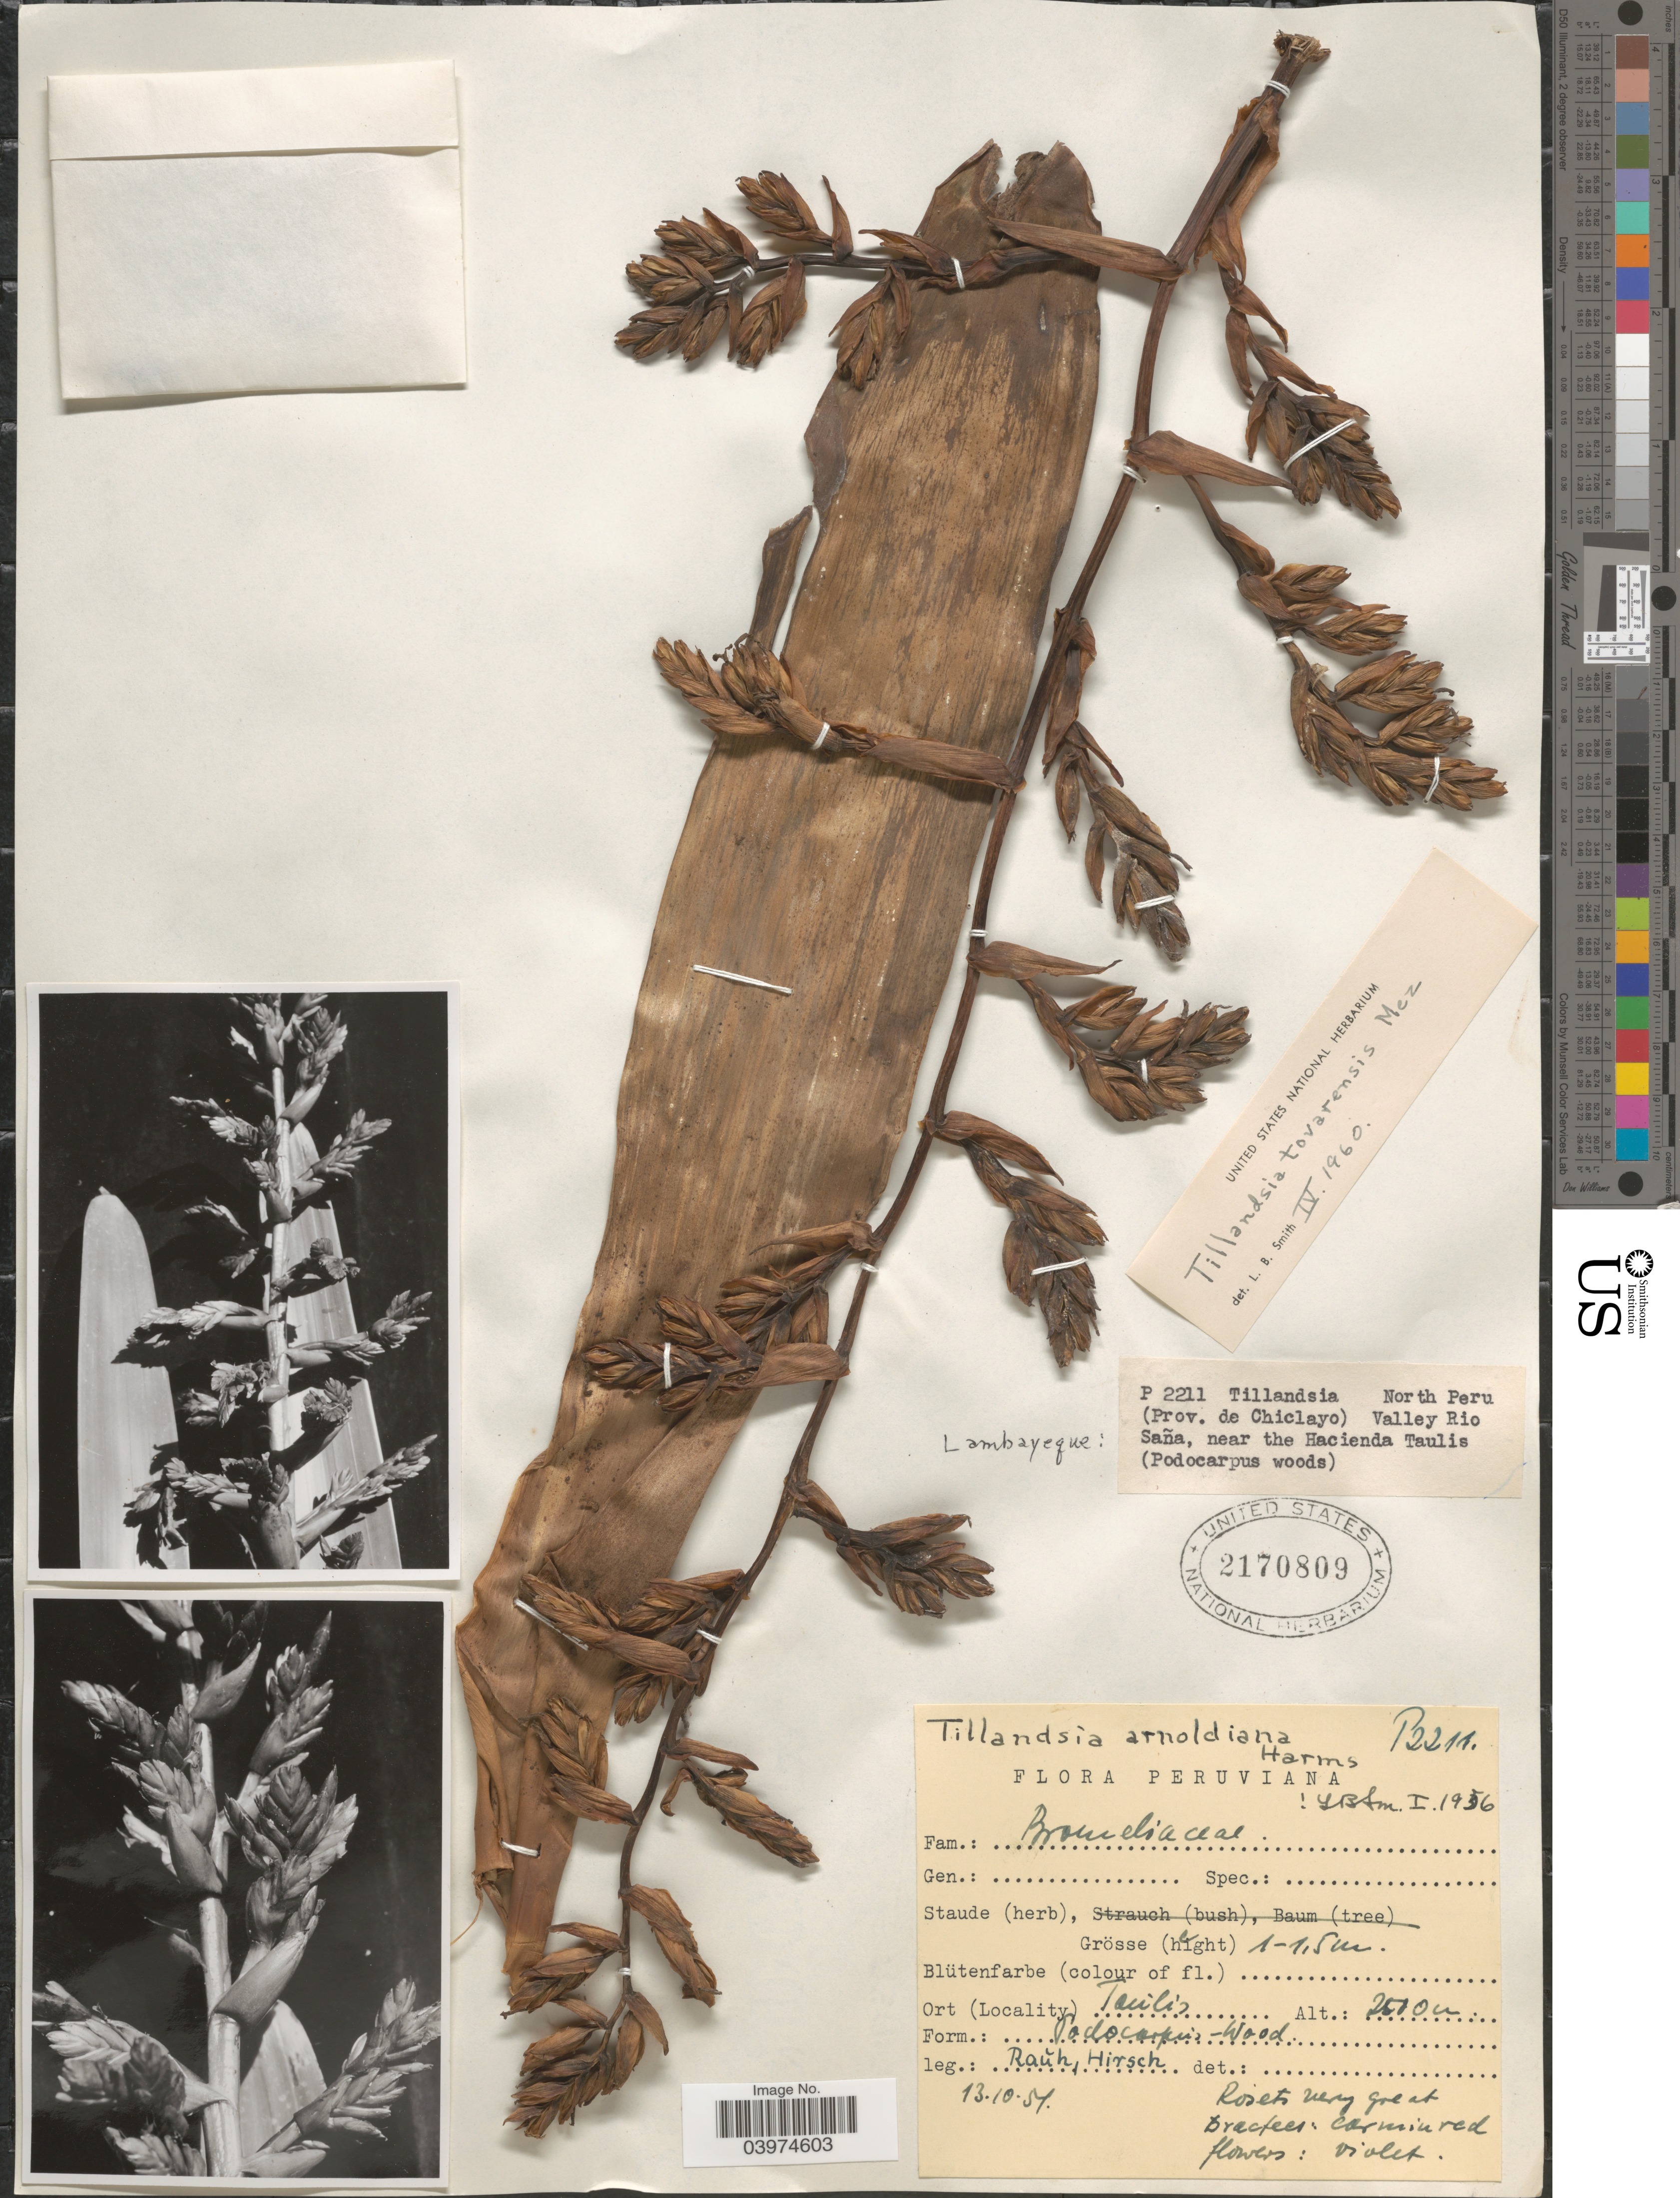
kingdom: Plantae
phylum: Tracheophyta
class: Liliopsida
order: Poales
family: Bromeliaceae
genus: Tillandsia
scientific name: Tillandsia tovarensis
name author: Mez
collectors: -. Rauh & Hirsch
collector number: P2211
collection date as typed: Transcribed d/m/y: 13/10/51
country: Peru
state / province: Amazonas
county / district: Chachapoyas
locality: Ort Taulis.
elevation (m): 2500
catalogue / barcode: US 2170809